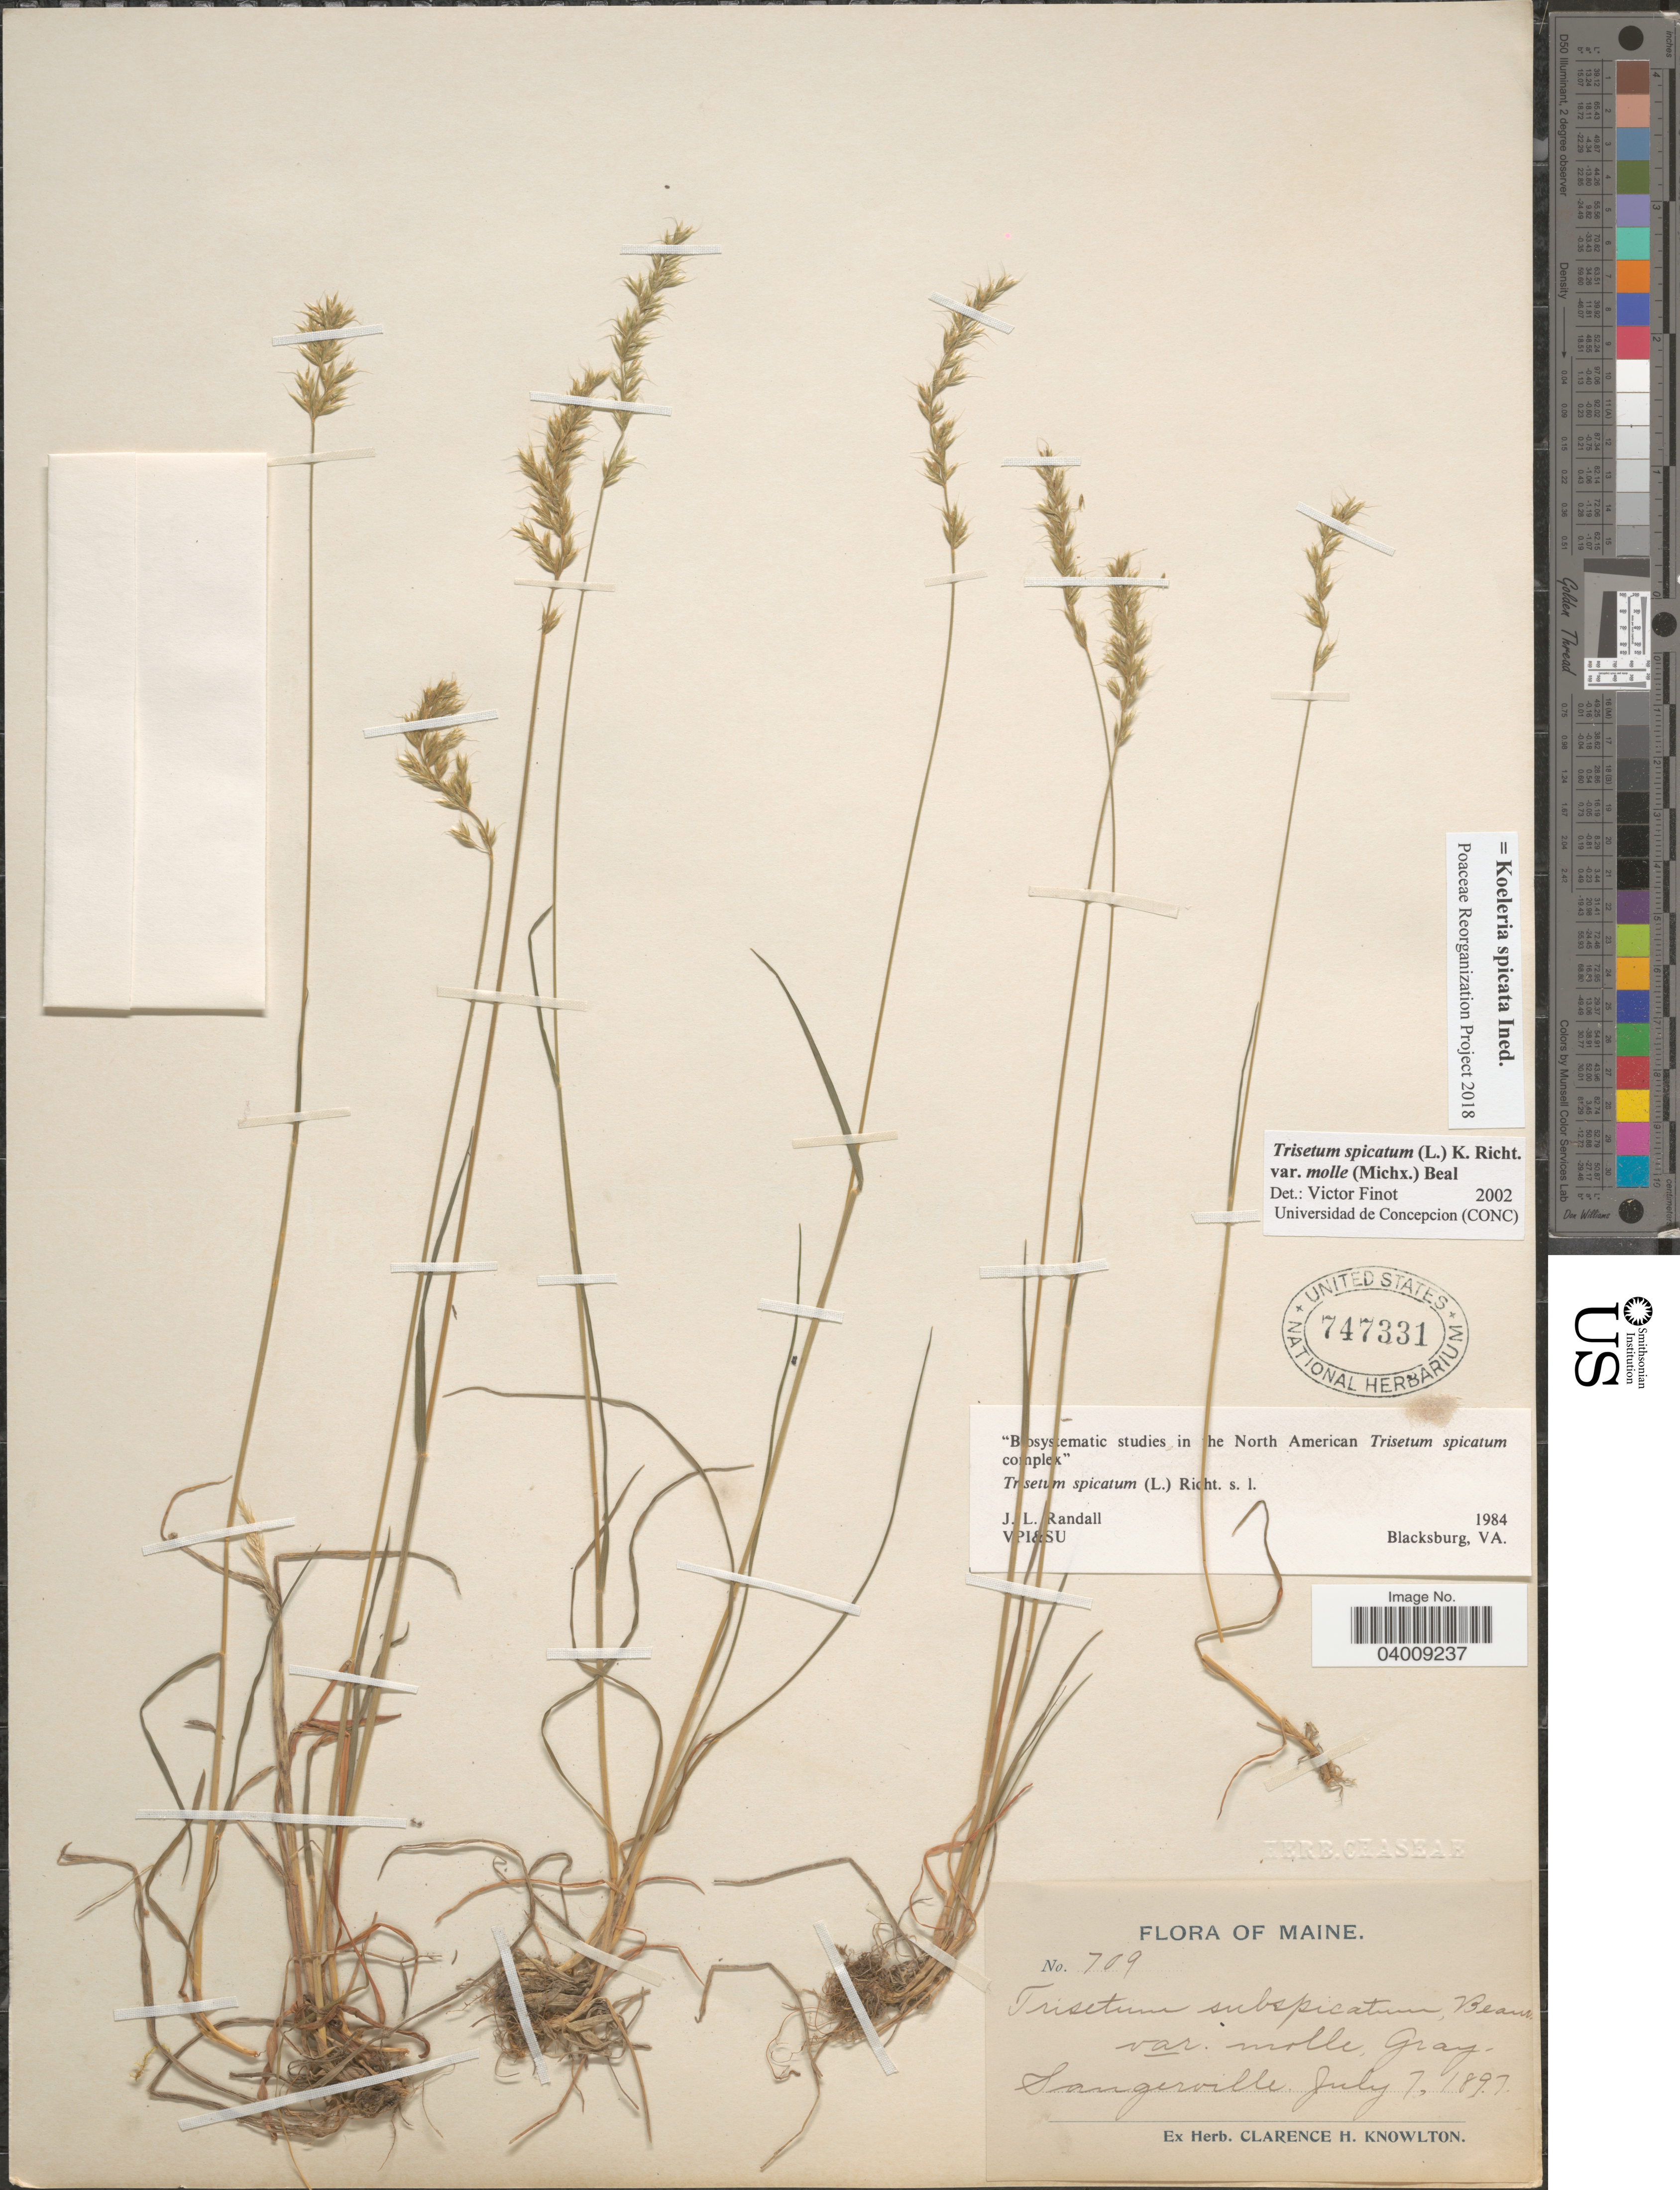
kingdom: Plantae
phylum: Tracheophyta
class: Liliopsida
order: Poales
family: Poaceae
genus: Koeleria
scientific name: Koeleria spicata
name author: (L.) Barberá et al.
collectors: Ex Herb. Clarence H. Knowlton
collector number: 709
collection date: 1897-07-07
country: United States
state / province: Maine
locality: Sangerville.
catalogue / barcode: US 747331